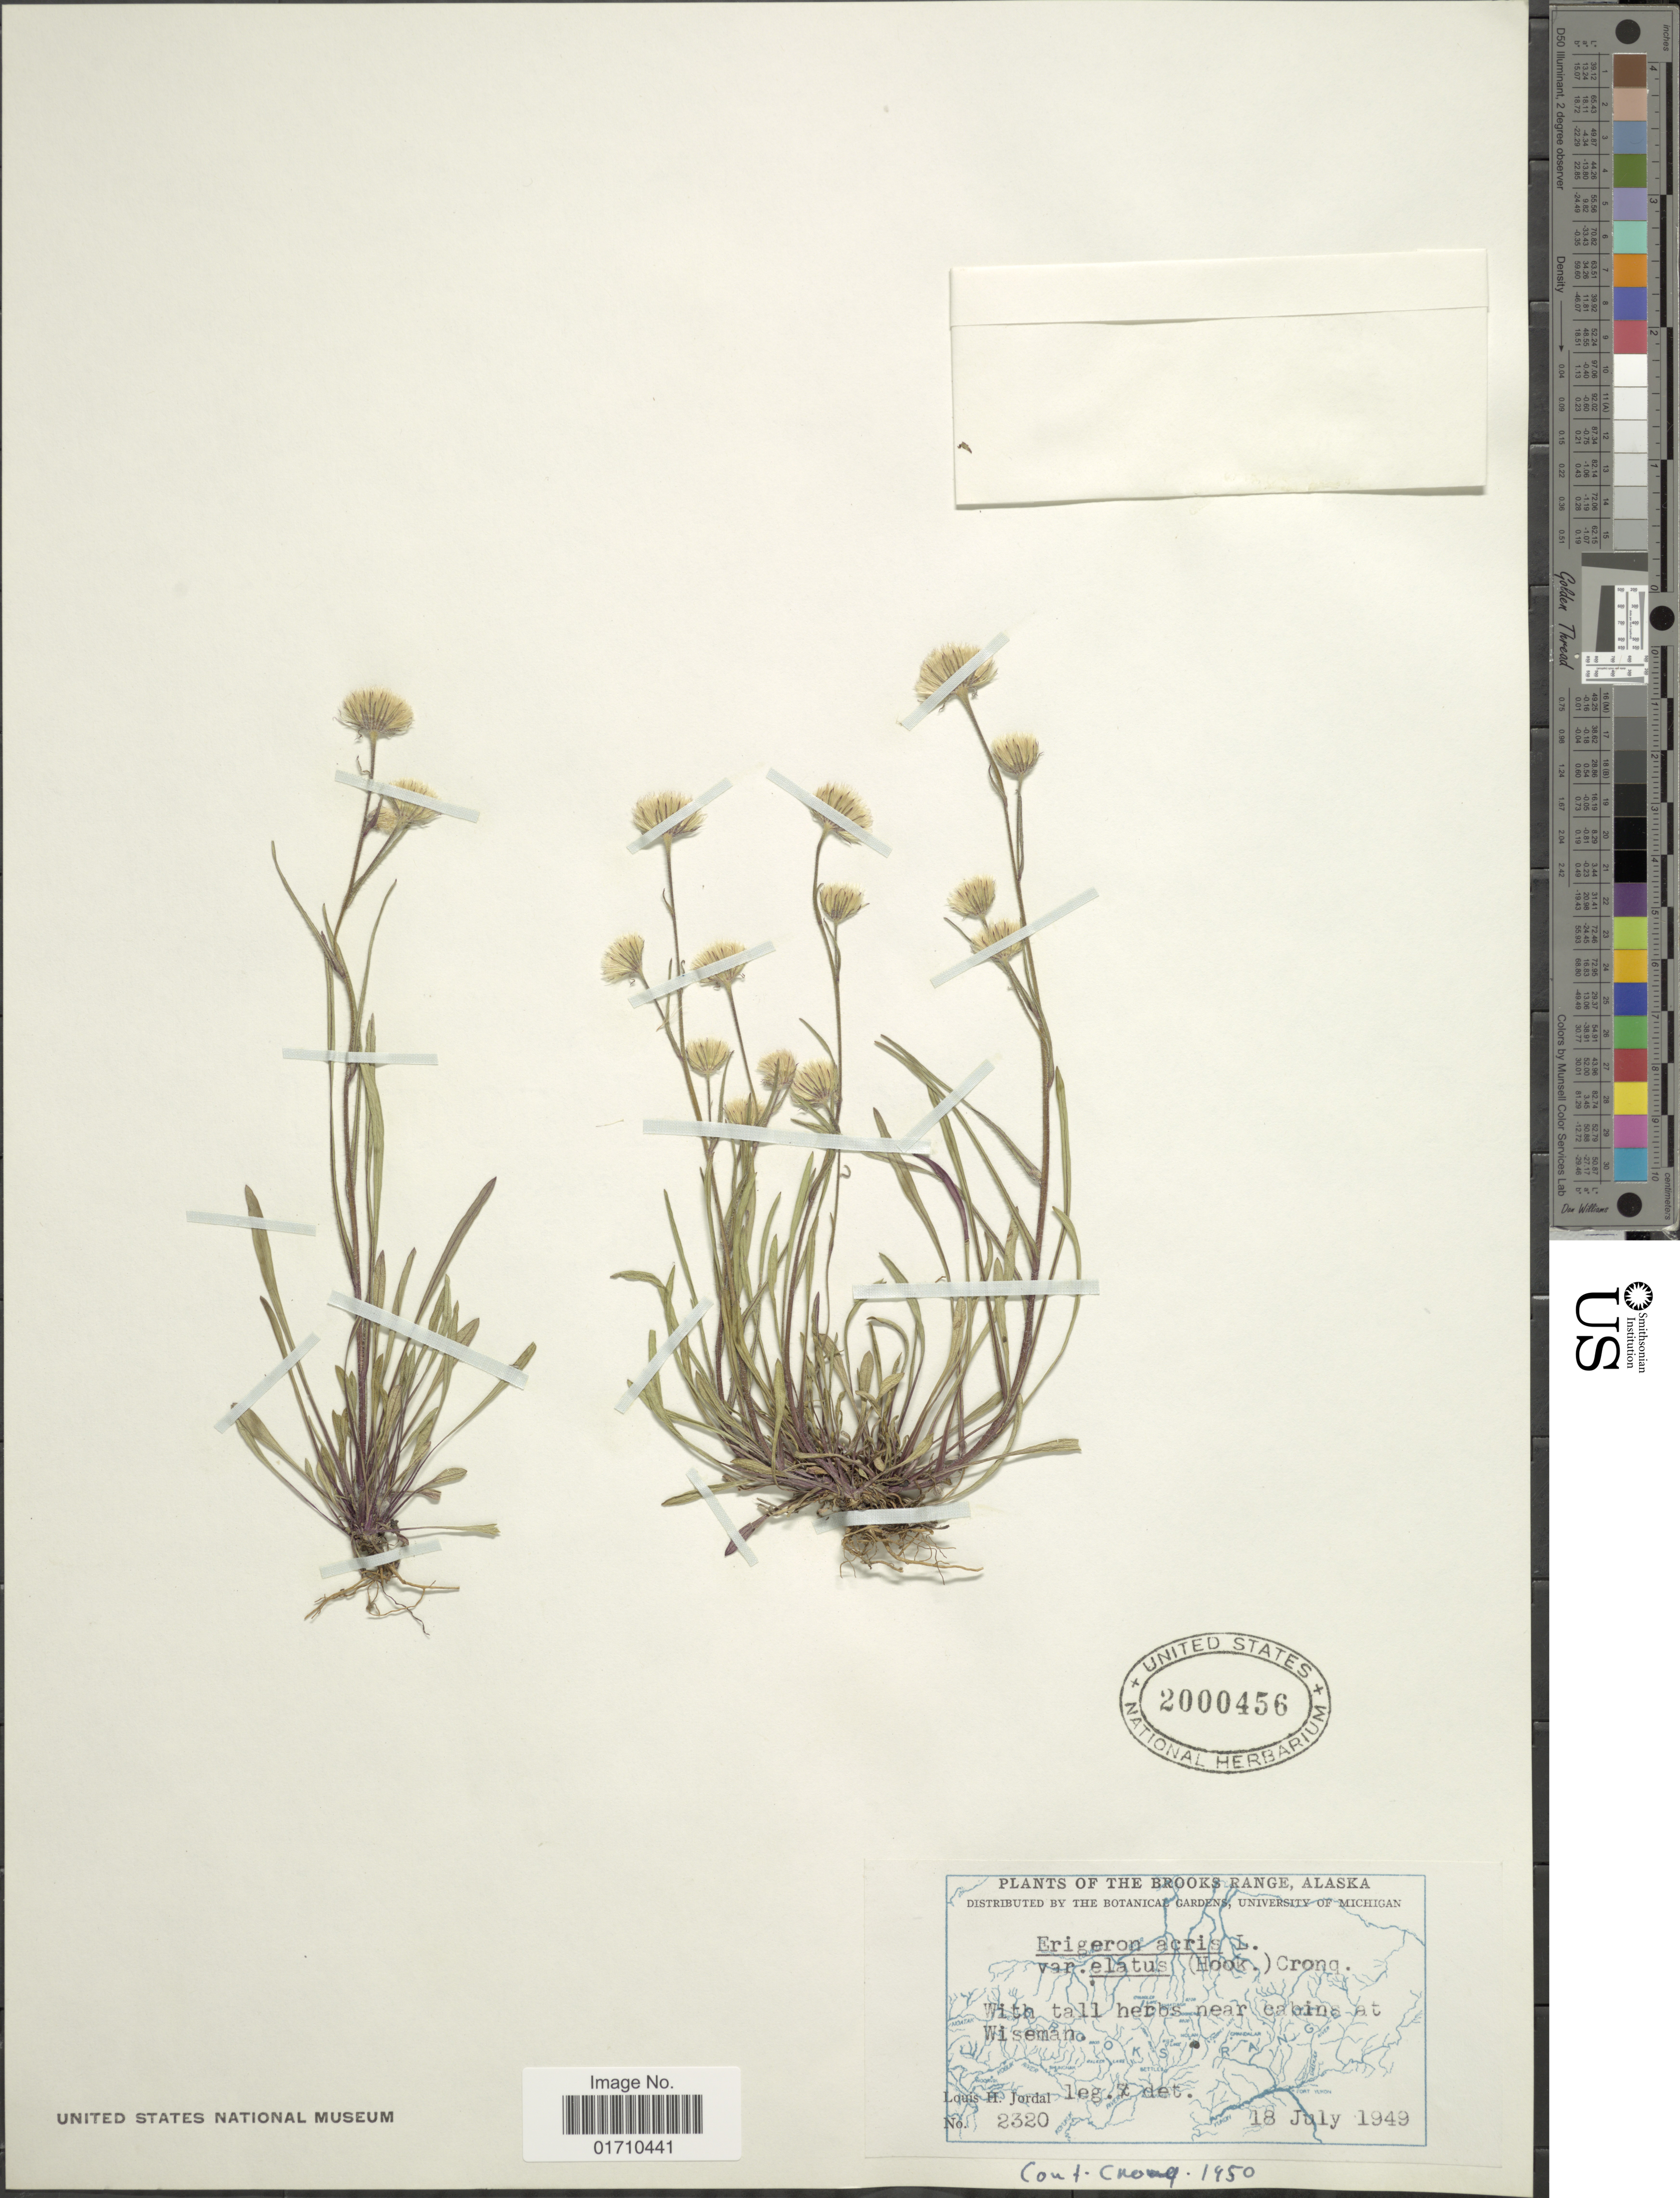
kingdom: Plantae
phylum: Tracheophyta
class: Magnoliopsida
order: Asterales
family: Asteraceae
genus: Erigeron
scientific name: Erigeron acris var. asteroides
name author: (Andrz.) DC.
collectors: L. Jordal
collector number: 2320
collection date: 1949-07-18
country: United States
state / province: Alaska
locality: The Brooks Range, near cabins at Wiseman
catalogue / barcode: US 2000456